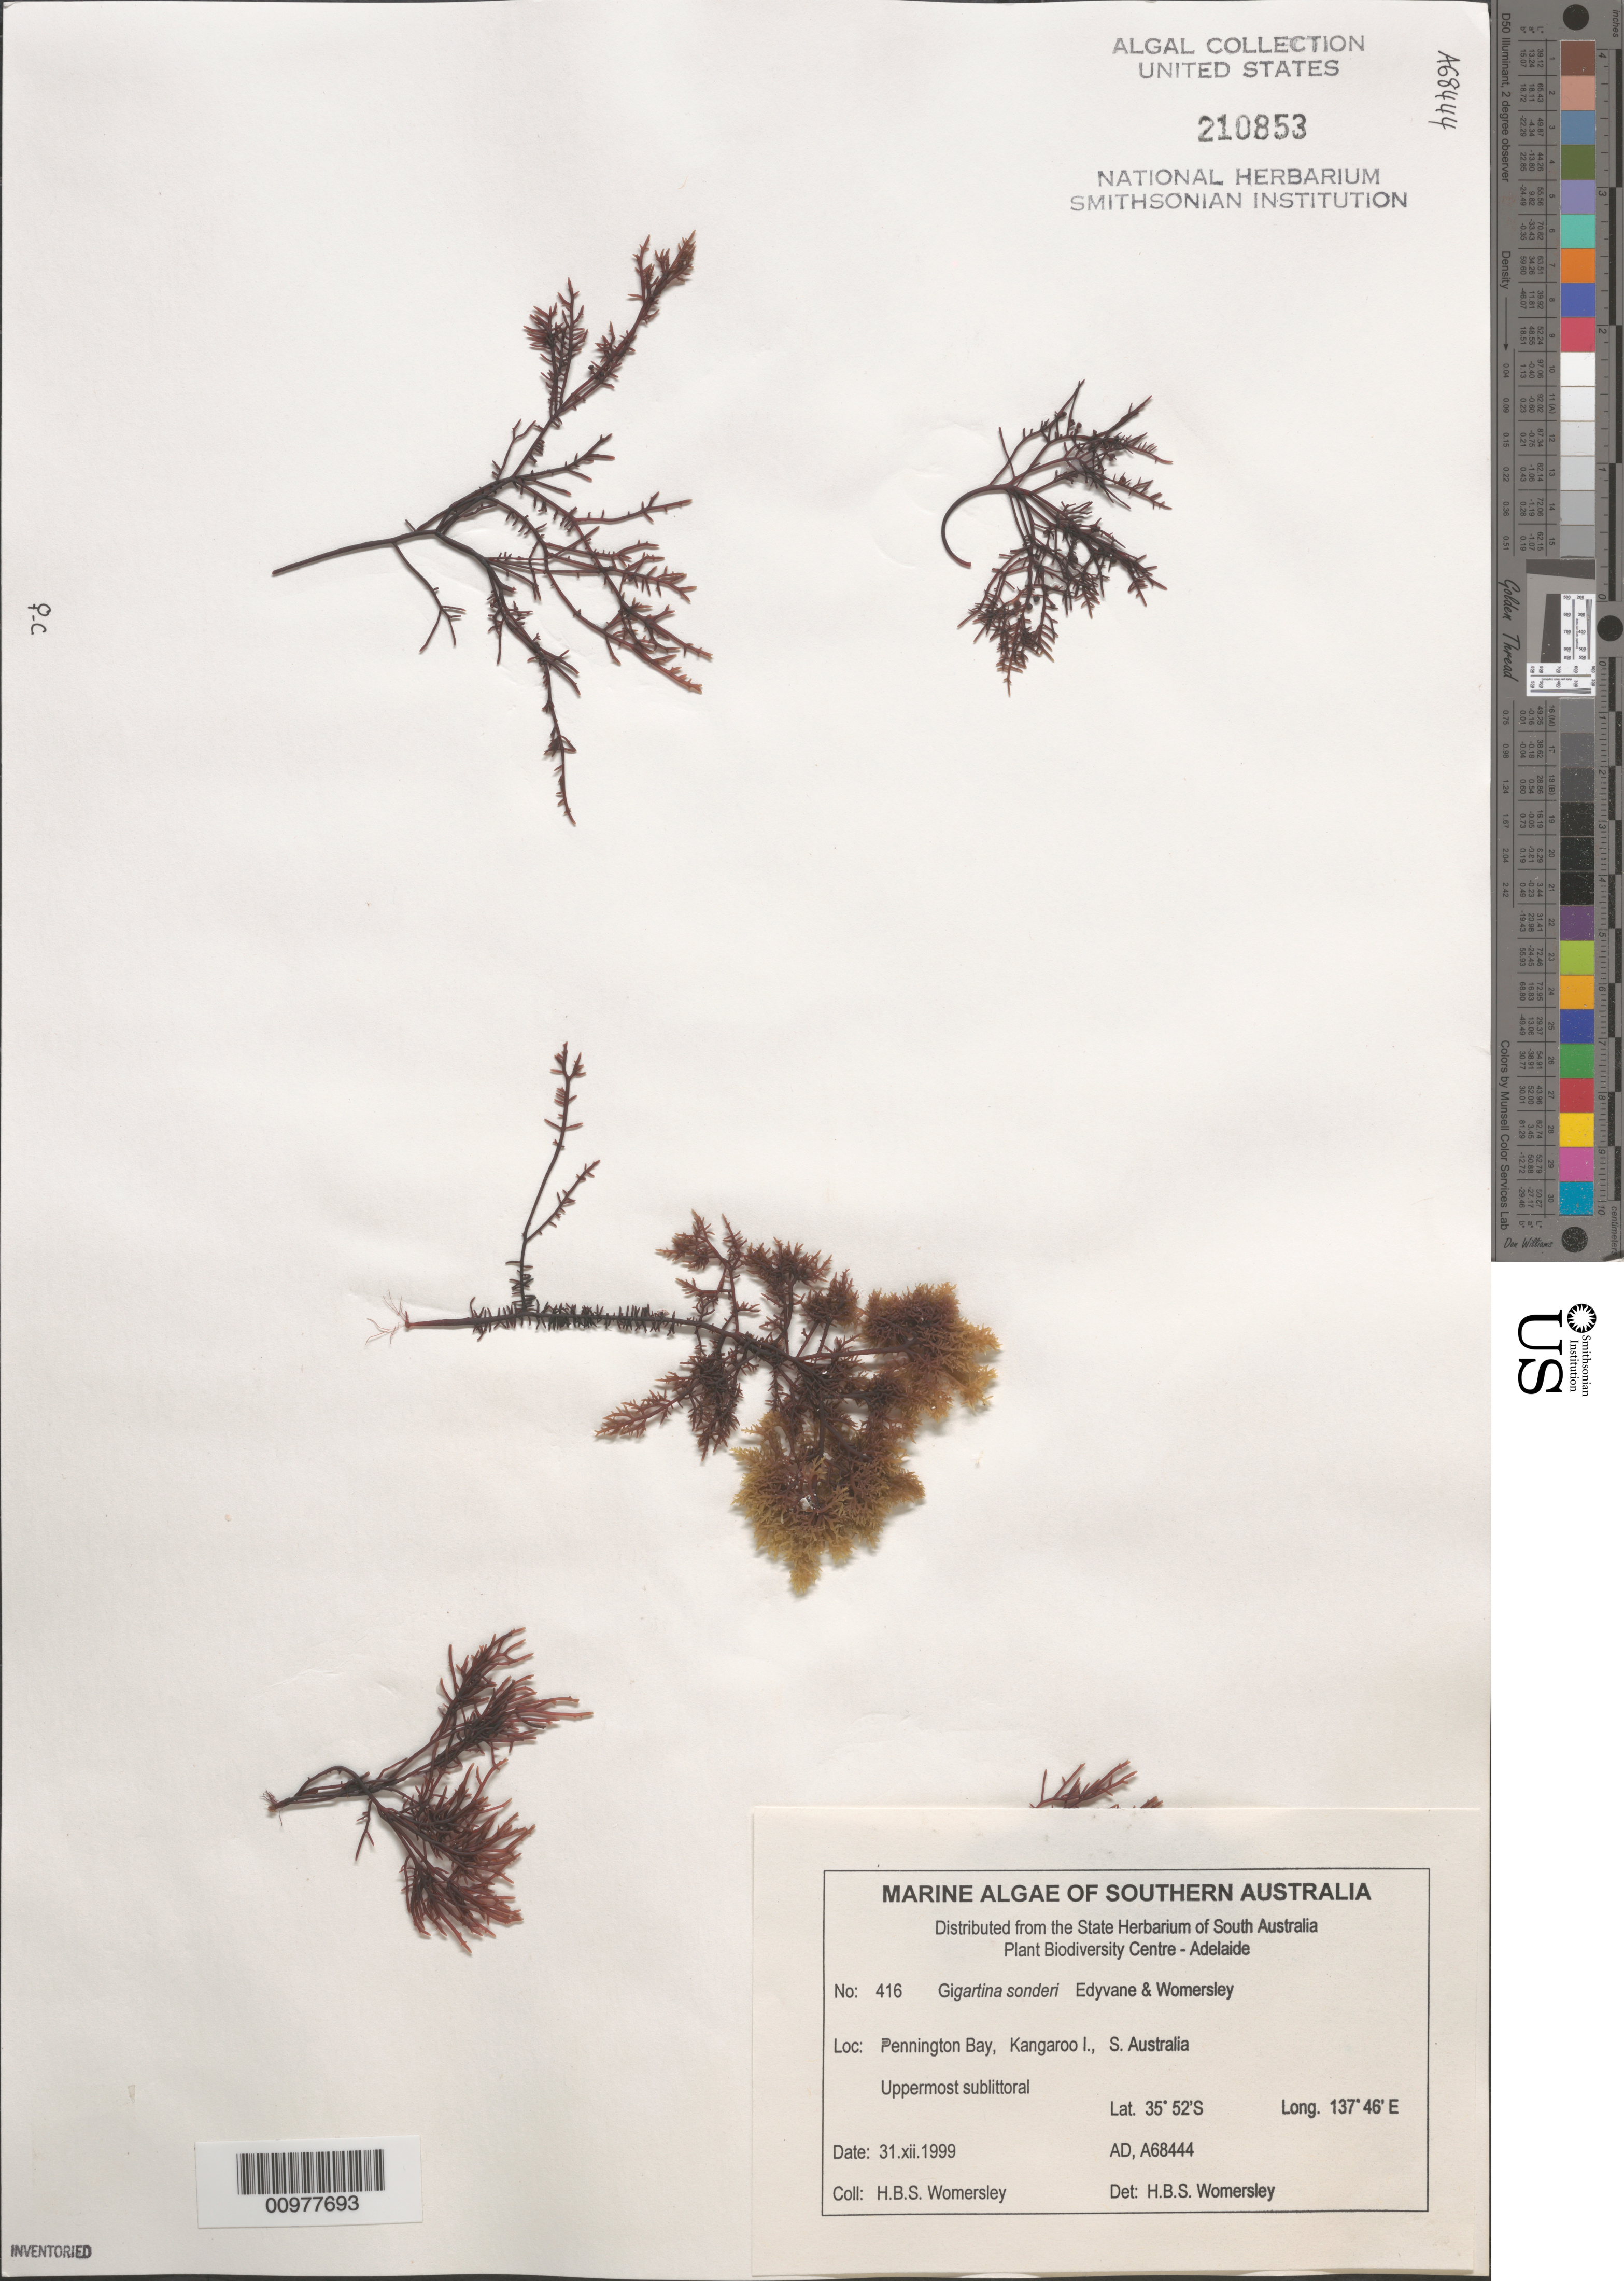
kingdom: Plantae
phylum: Rhodophyta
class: Florideophyceae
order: Gigartinales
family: Gigartinaceae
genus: Gigartina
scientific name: Gigartina sonderi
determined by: Womersley, H. B. S.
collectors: H. B. S. Womersley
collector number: AD A68444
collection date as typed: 31 Dec 1999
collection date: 1999-12-31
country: Australia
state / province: South Australia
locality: Pennington Bay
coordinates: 35 52'S, 137 46'E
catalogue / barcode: US 210853